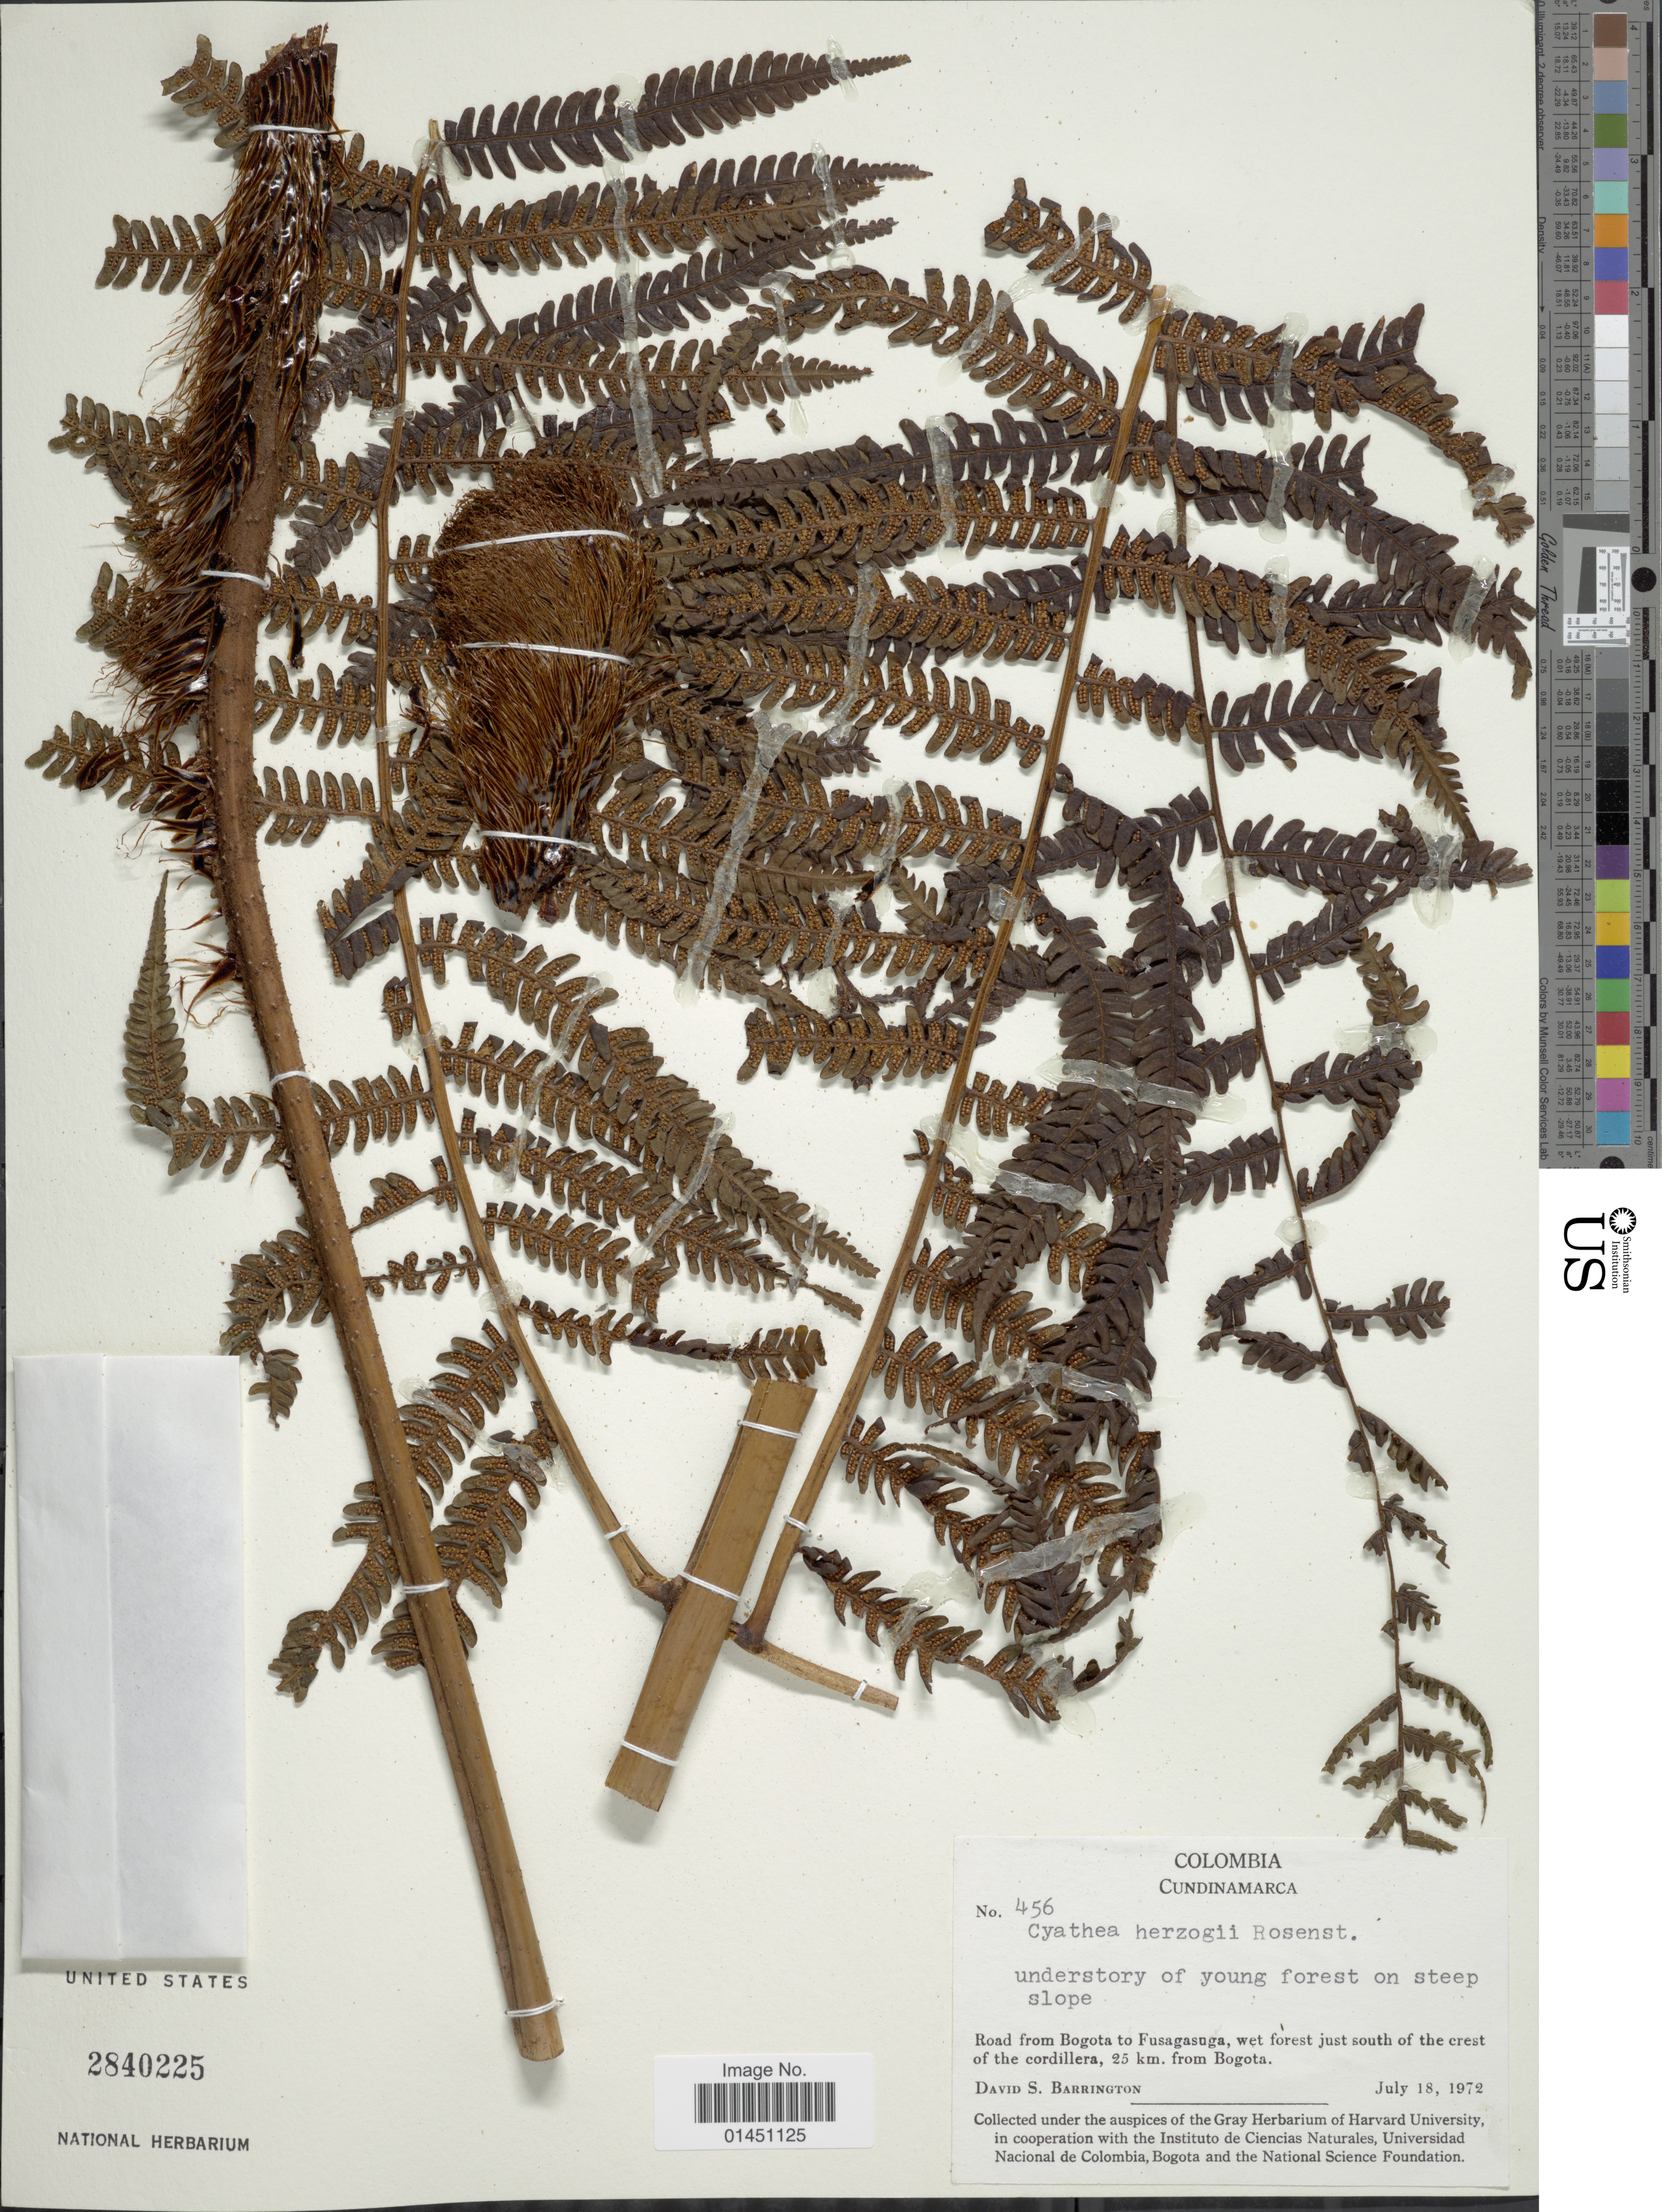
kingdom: Plantae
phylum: Tracheophyta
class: Polypodiopsida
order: Cyatheales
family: Cyatheaceae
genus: Cyathea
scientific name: Cyathea caracasana var. boliviensis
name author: (Rosenst.) R.M. Tryon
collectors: D. S. Barrington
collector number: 456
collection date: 1972-07-18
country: Colombia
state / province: Cundinamarca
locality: Road from Bogota to Fusagasuga, wet forest just south of the crest of the cordillera, 25 km. from Bogota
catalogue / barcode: US 2840225